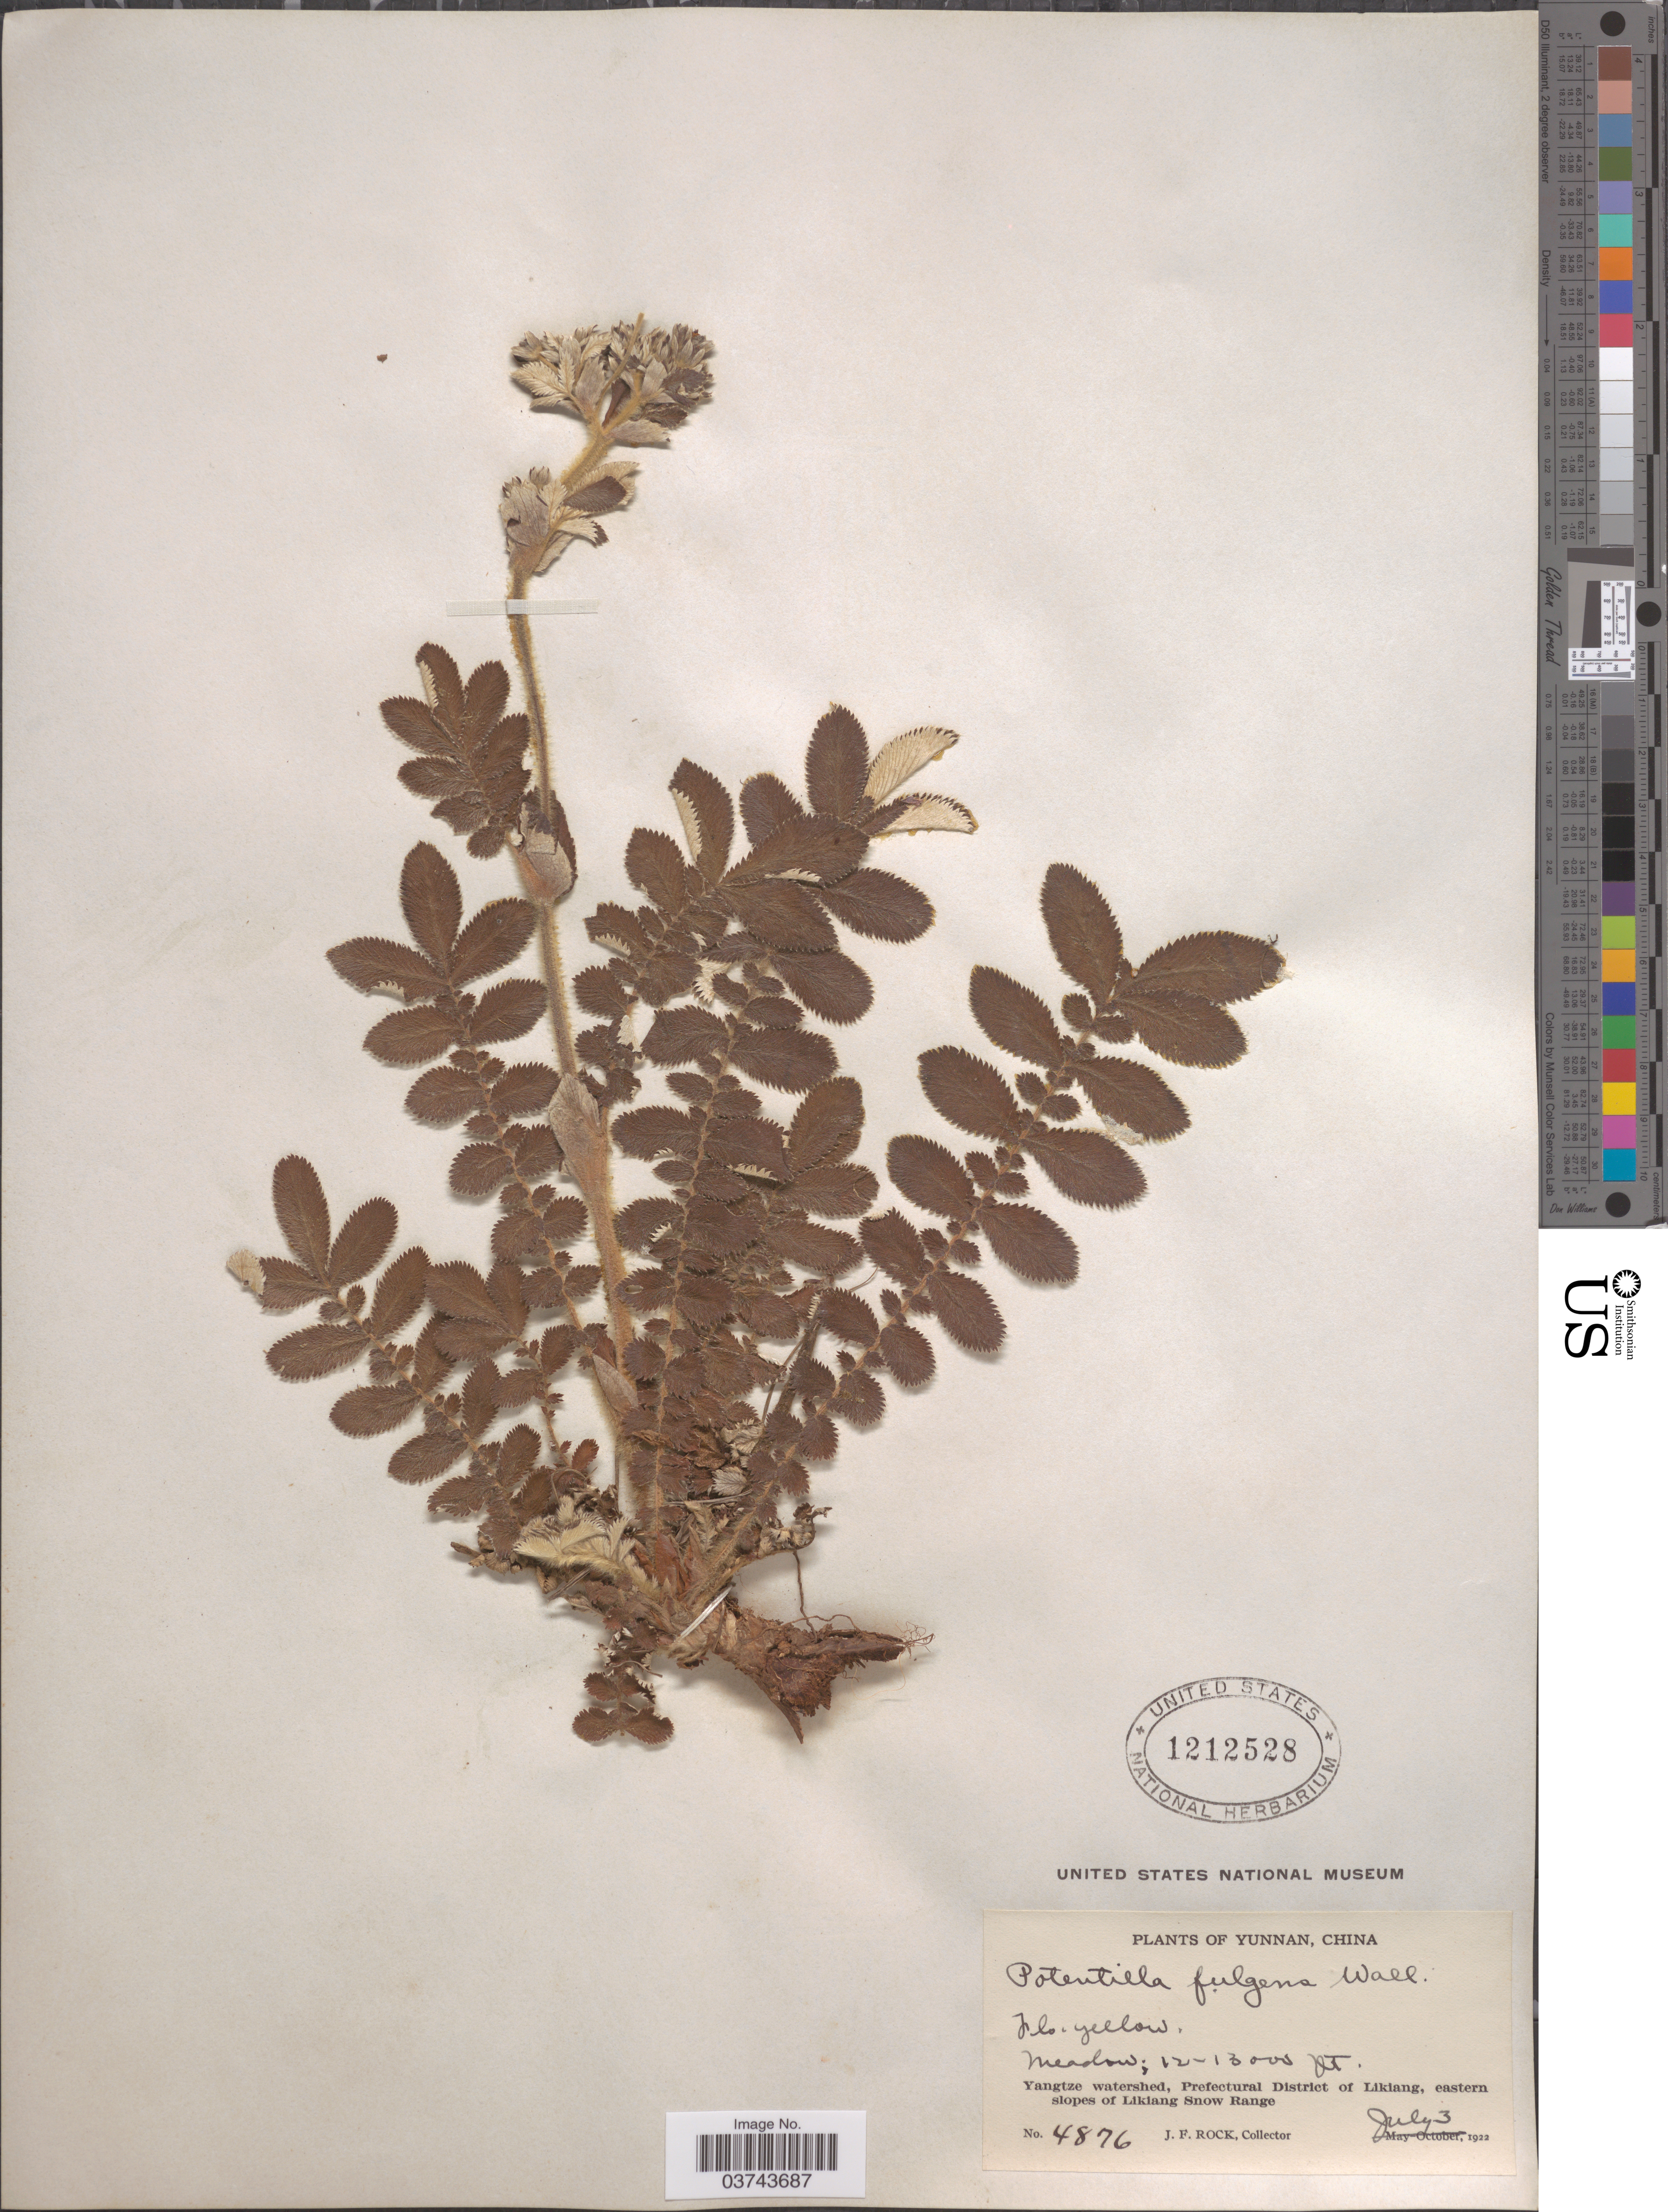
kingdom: Plantae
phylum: Tracheophyta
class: Magnoliopsida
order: Rosales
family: Rosaceae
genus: Potentilla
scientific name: Potentilla fulgens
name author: Wall. ex Hook.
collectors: J. Rock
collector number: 4876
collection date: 1922-07-03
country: China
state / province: Yunnan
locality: Yangtze watershed, Prefectural District of Likiang, eastern slopes of Likiang Snow Range.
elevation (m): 3658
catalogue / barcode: US 1212528